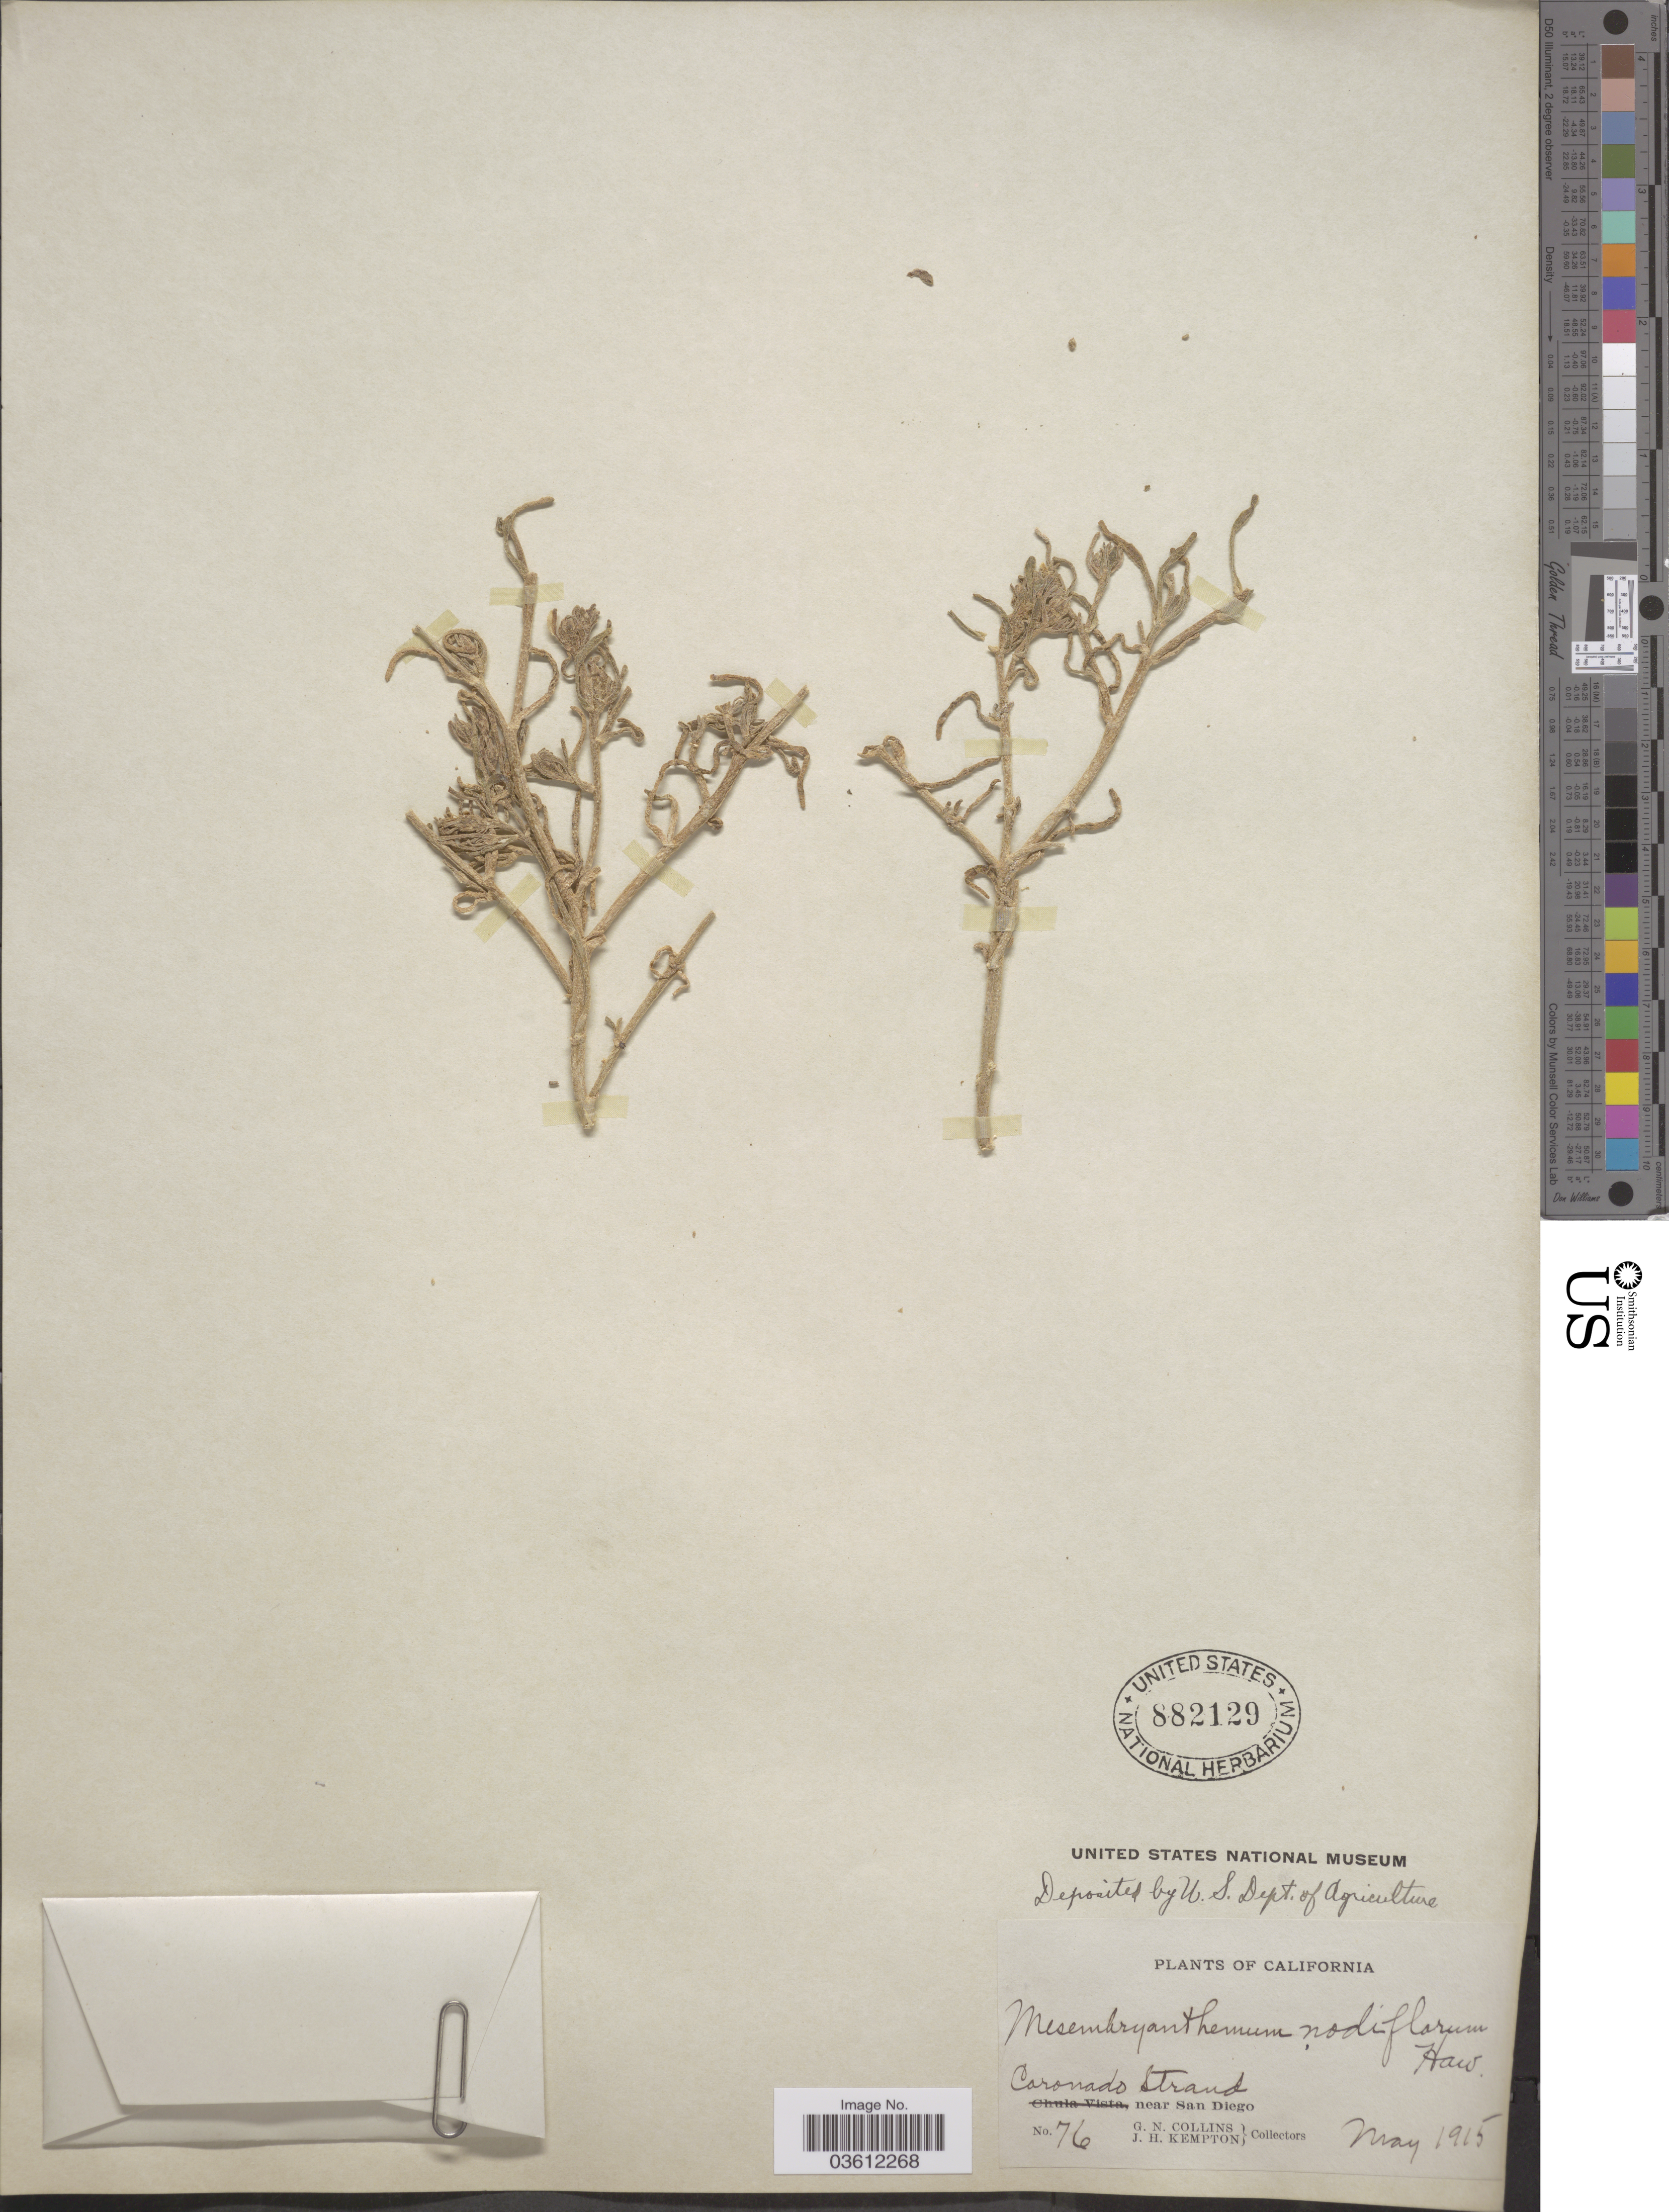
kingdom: Plantae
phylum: Tracheophyta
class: Magnoliopsida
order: Caryophyllales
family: Aizoaceae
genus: Mesembryanthemum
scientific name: Mesembryanthemum nodiflorum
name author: L.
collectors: G. Collins & J. H. Kempton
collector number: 76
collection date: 1915-05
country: United States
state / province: California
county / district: San Diego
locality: Coronado Strand, near San Diego.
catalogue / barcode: US 882129